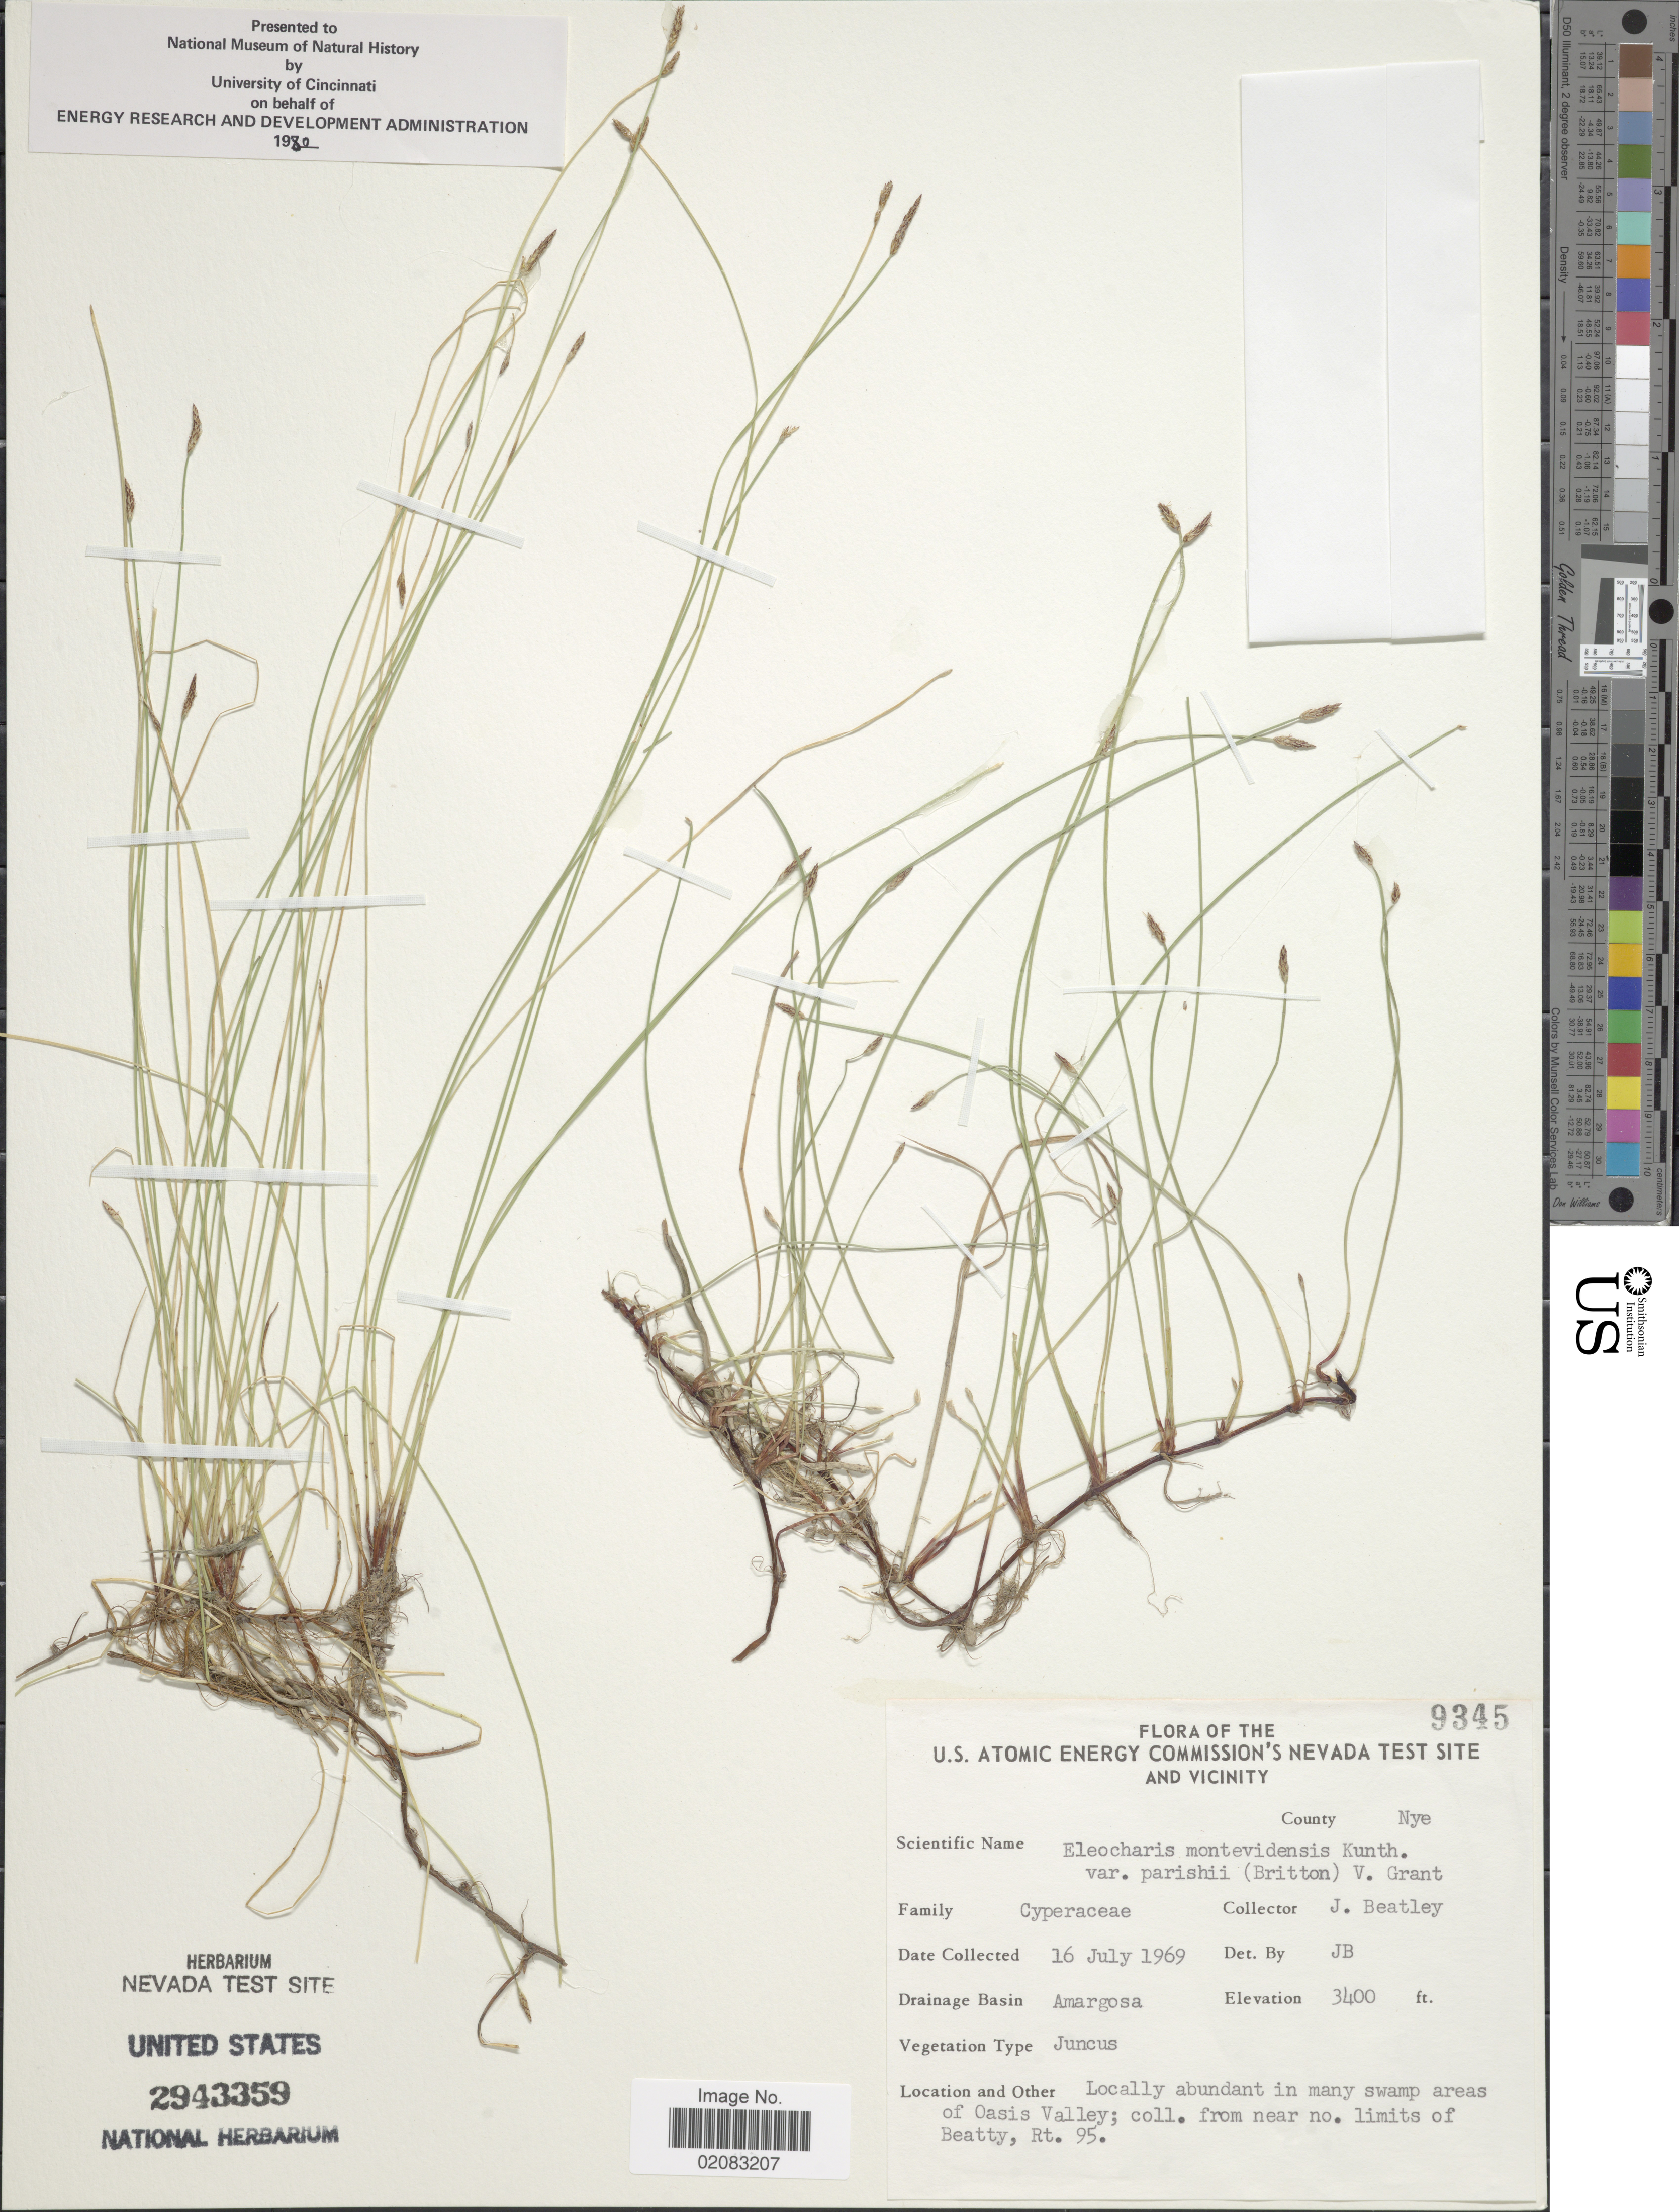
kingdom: Plantae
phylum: Tracheophyta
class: Liliopsida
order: Poales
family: Cyperaceae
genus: Eleocharis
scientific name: Eleocharis parishii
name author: Britton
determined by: Strong, Mark T., (BOT), Smithsonian Institution - National Museum of Natural History (UNITED STATES)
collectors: J. C. Beatley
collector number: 9345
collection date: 1969-07-16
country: United States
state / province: Nevada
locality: U.S. Atomic Energy Commision's Nevada Test Site and Vicinity, County Nye, Drainage Basin Amargosa, Locally abundant in many swamp areas of Oasis Valley; coll from near no. limits of Beatty, Rt 95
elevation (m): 1036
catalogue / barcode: US 2943359